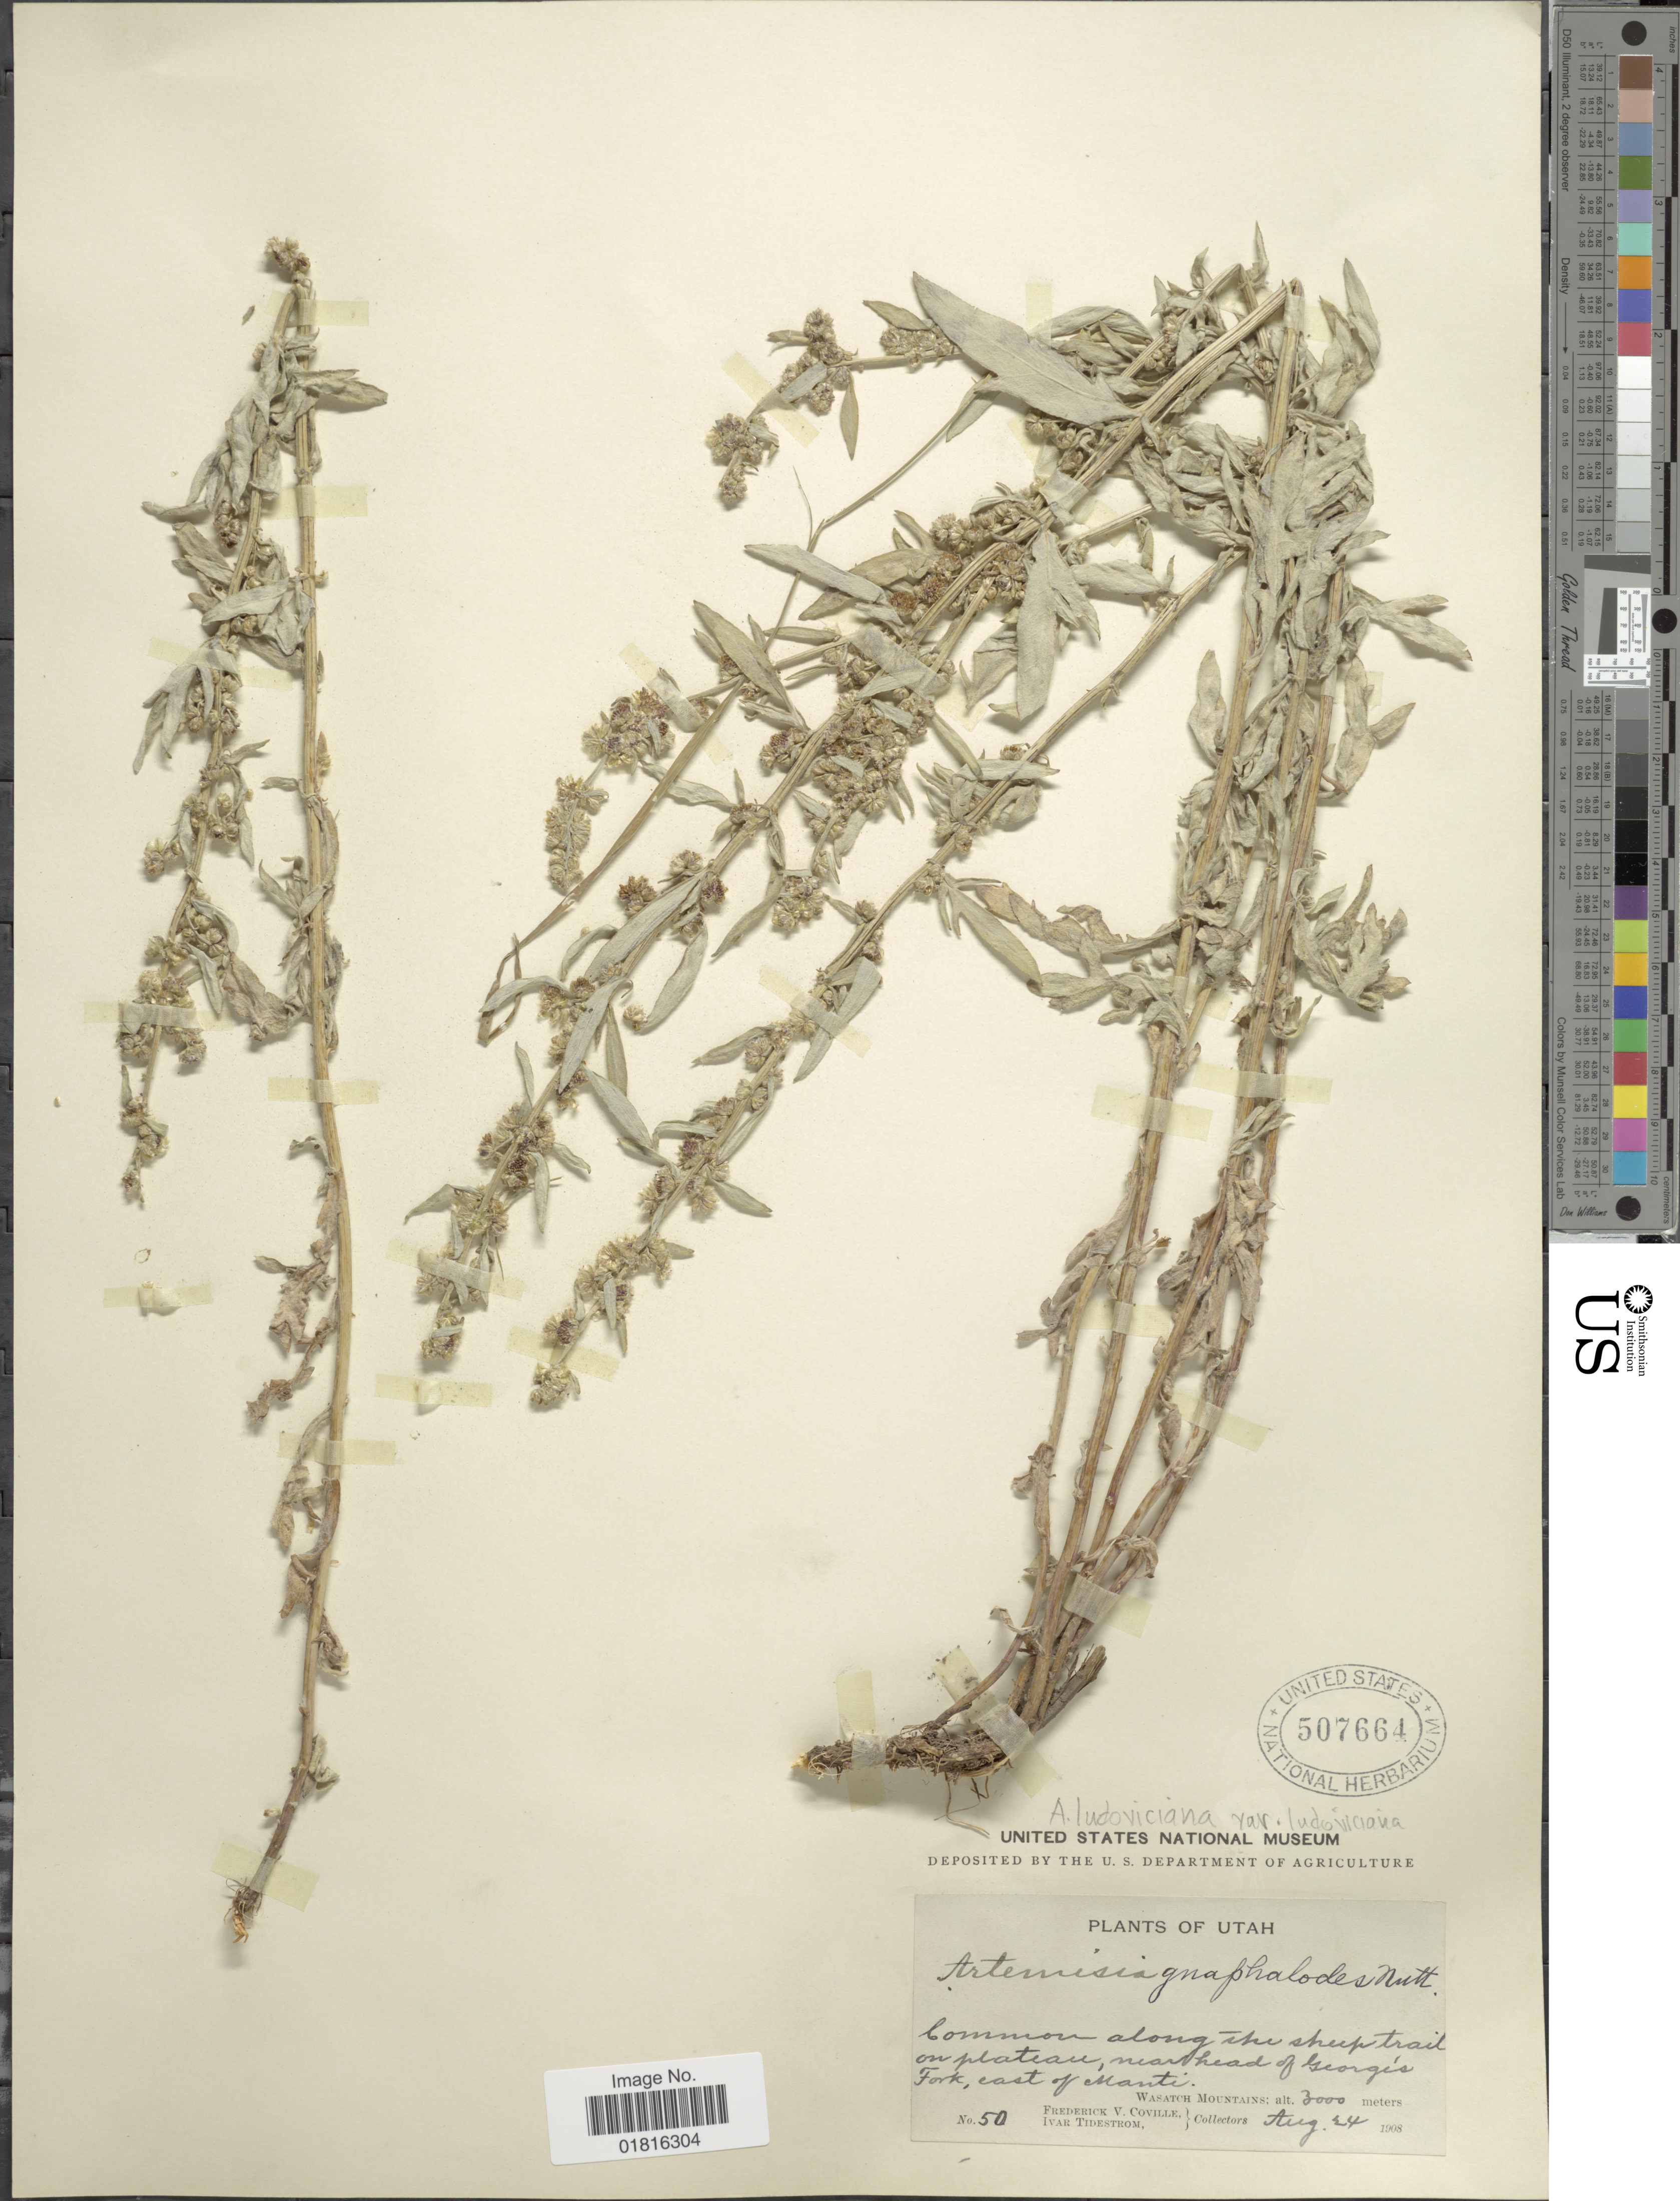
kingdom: Plantae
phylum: Tracheophyta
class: Magnoliopsida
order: Asterales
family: Asteraceae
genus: Artemisia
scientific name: Artemisia ludoviciana subsp. ludoviciana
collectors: F. V. Coville & I. F. Tidestrom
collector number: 50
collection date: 1908-08-24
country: United States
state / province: Utah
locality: Common along the sheep trail on plateau, near head of Georges Fork, east of Manti, Wasatch Mountains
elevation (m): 3000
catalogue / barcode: US 507664